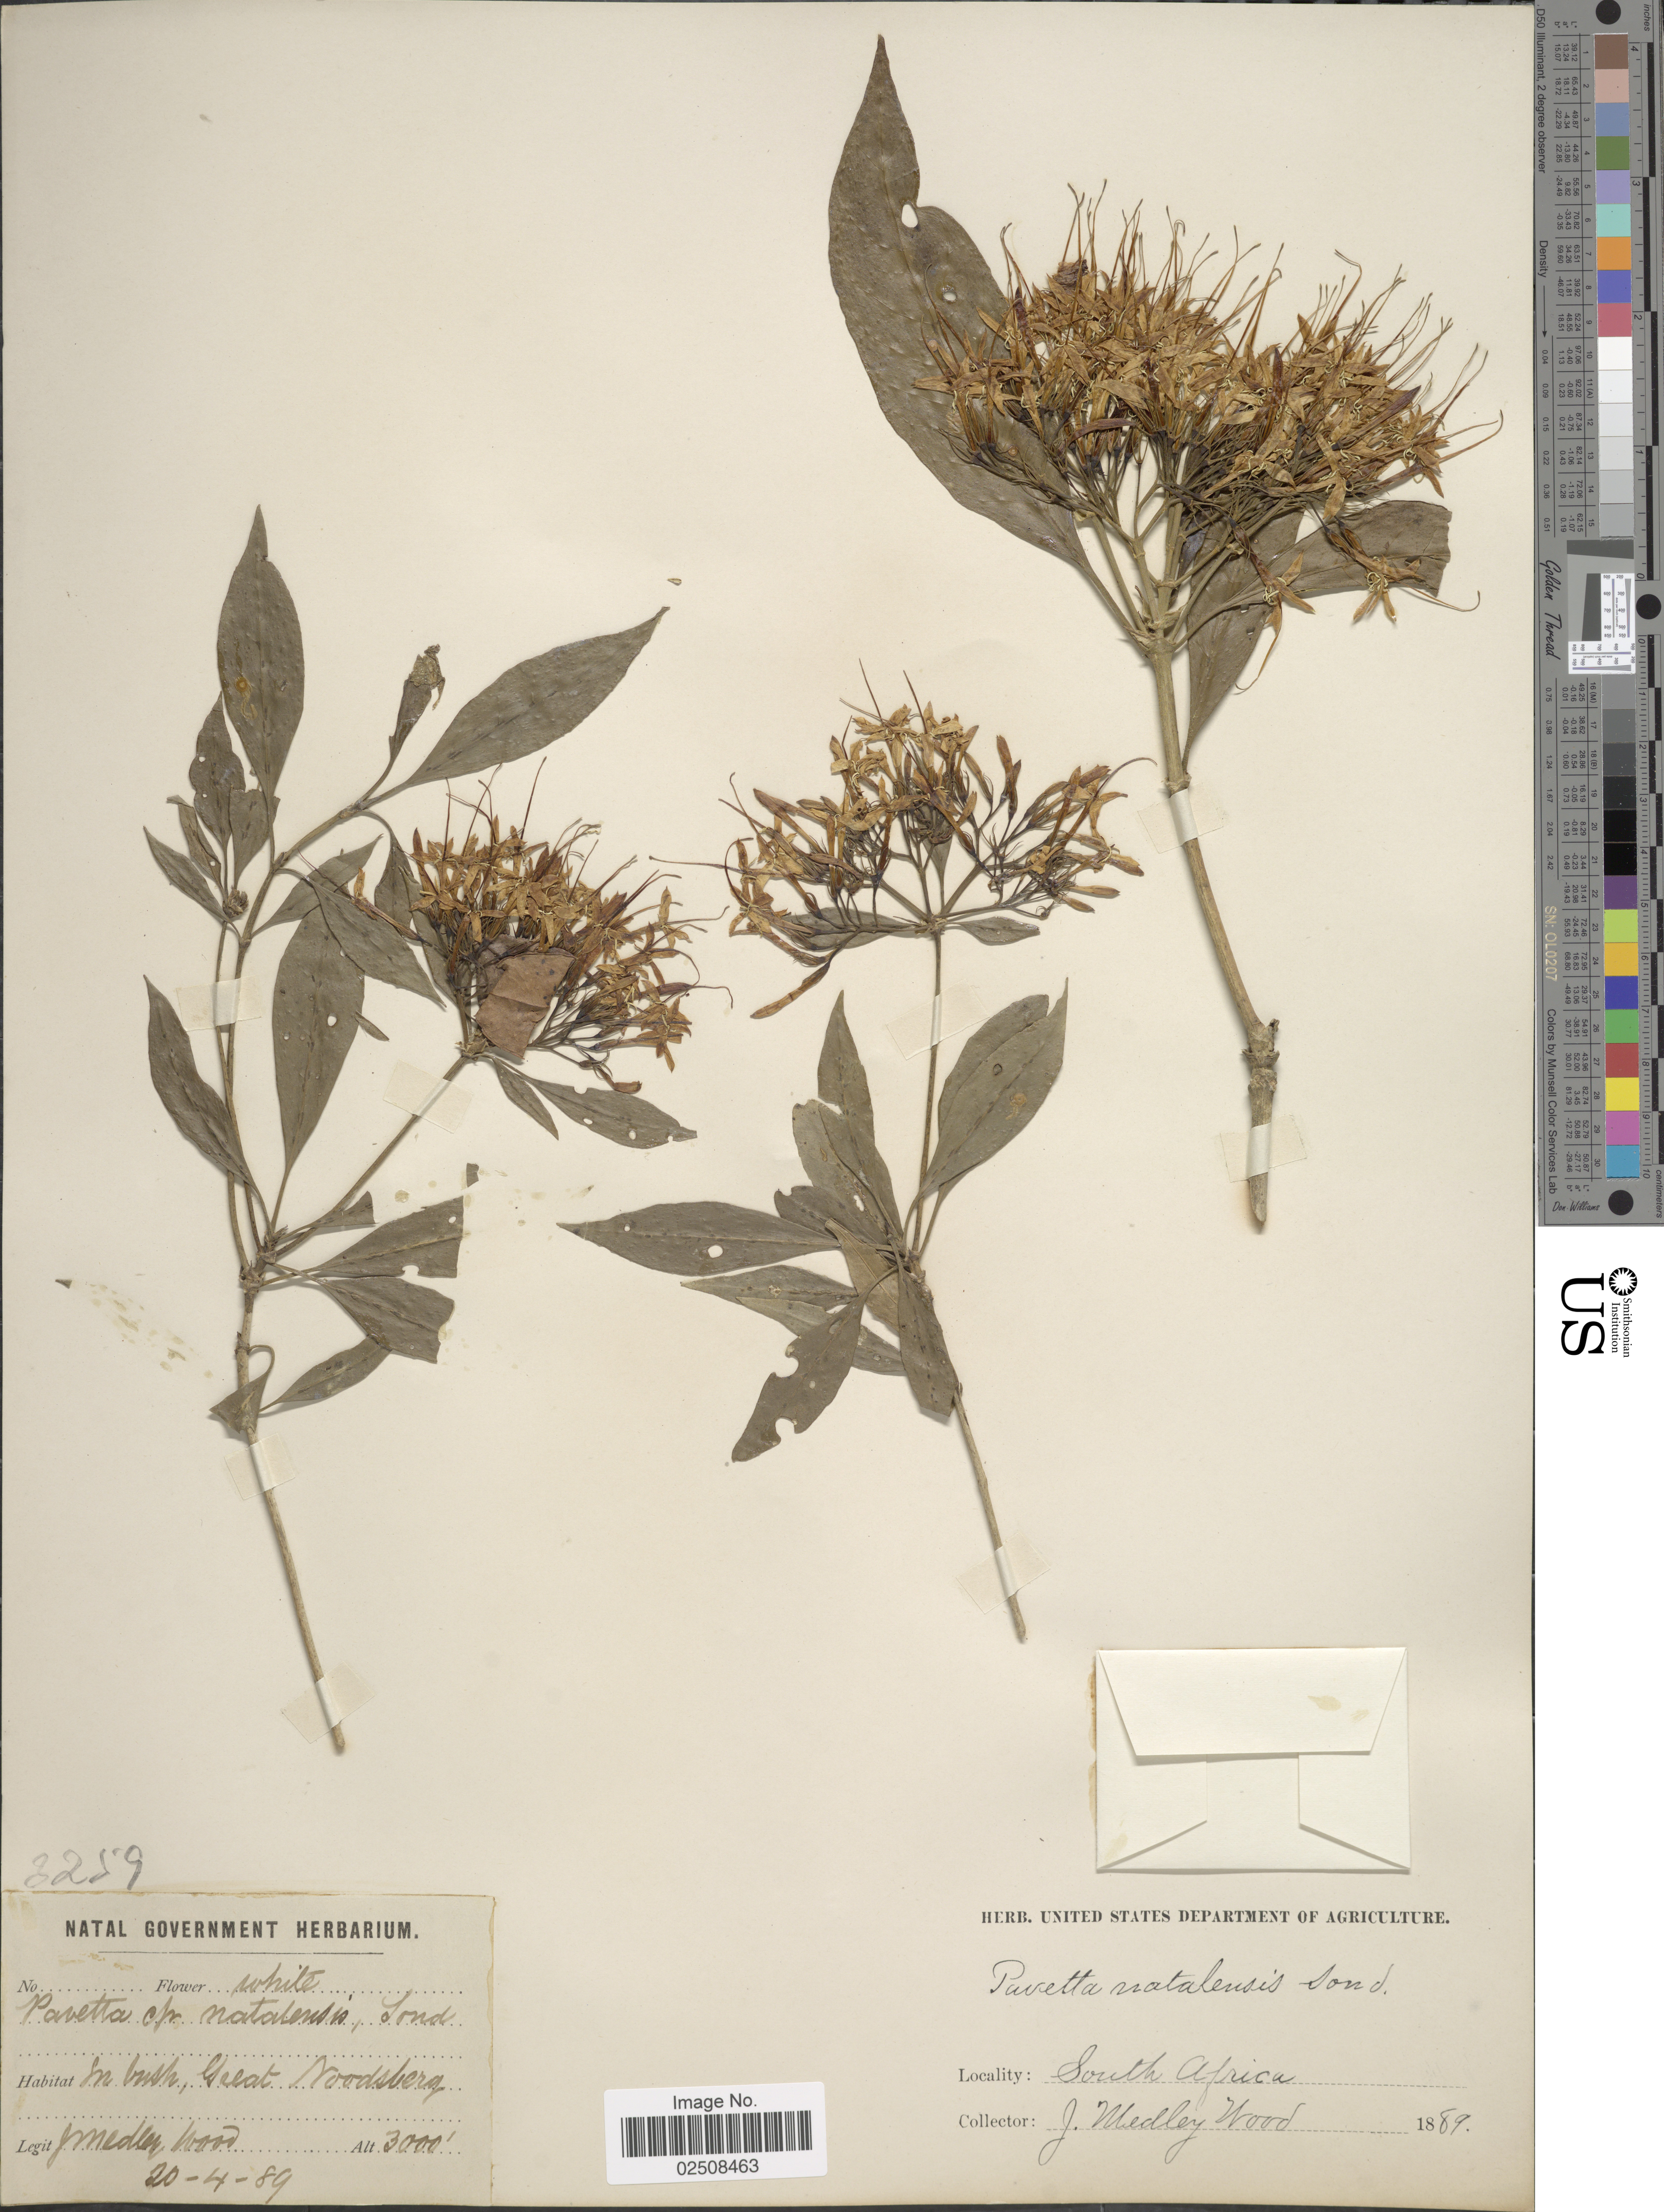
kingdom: Plantae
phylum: Tracheophyta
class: Magnoliopsida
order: Gentianales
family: Rubiaceae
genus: Pavetta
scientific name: Pavetta natalensis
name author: Sond.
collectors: J. Medley Wood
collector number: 3259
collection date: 1889-04-20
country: South Africa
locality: In bush, Great Noodsberg